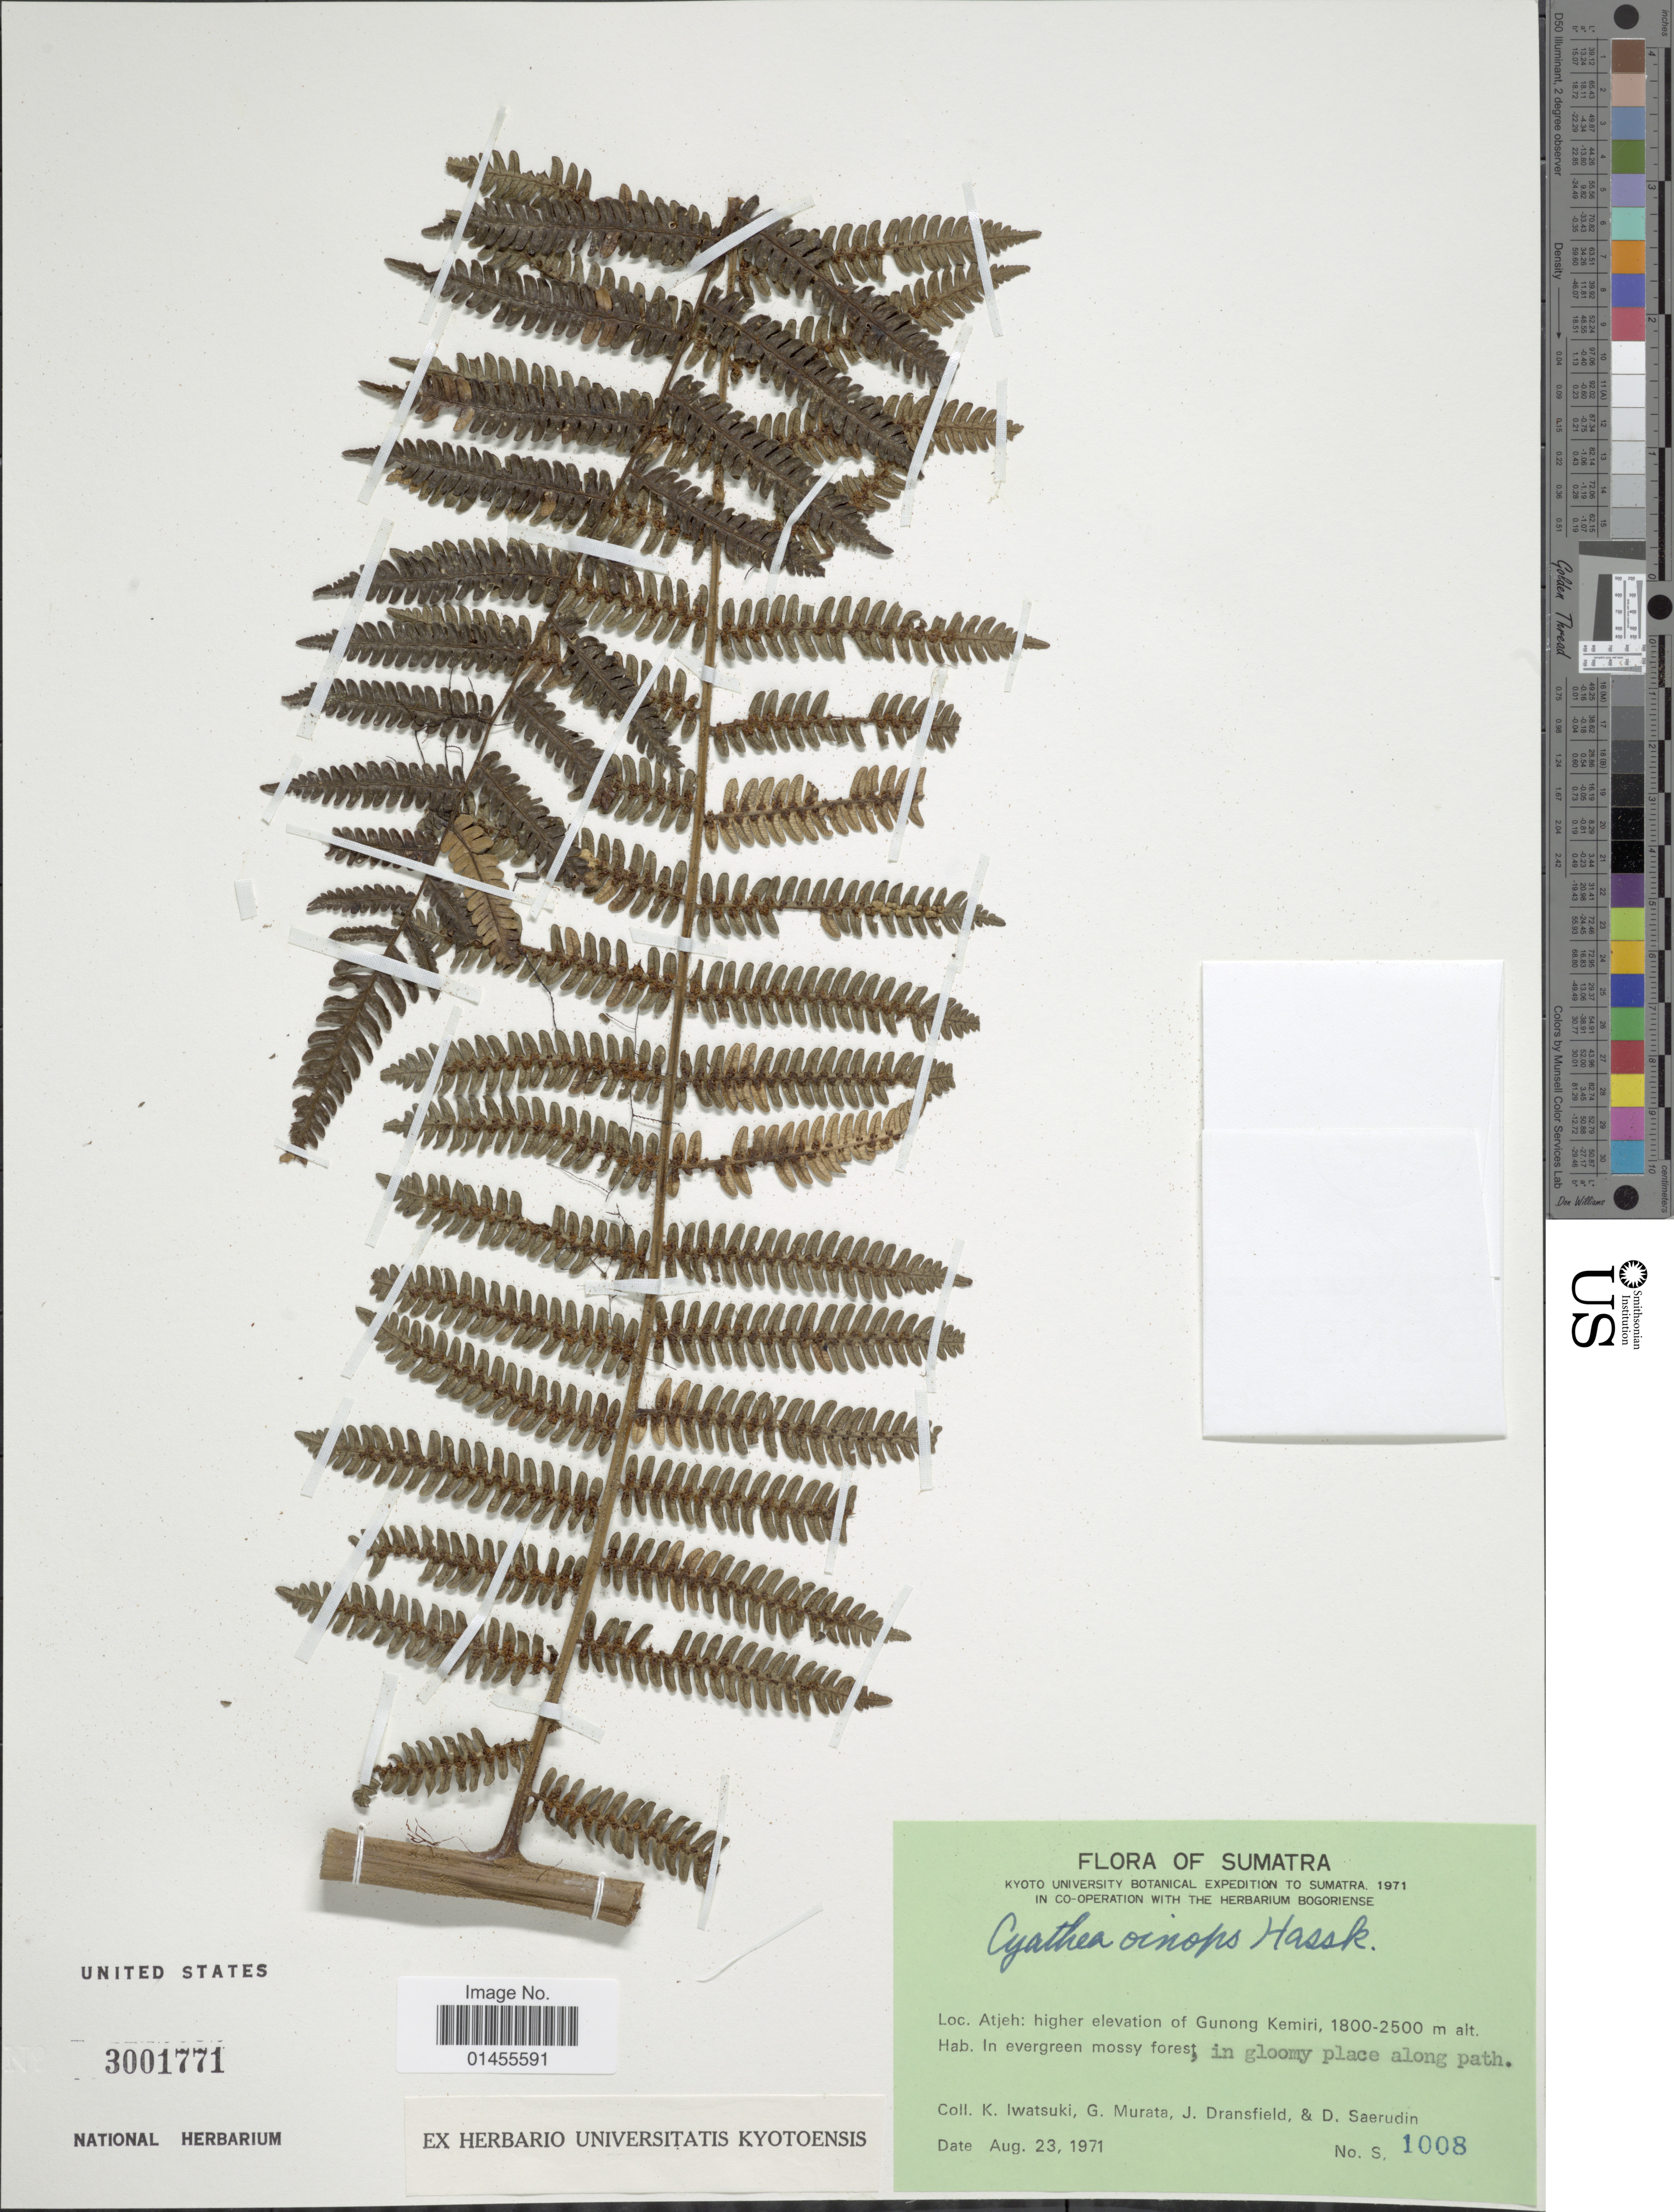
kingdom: Plantae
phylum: Tracheophyta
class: Polypodiopsida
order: Cyatheales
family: Cyatheaceae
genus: Alsophila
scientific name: Alsophila oinops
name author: (Hassk.) R.M. Tryon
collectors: K. Iwatsuki, G. Murata, J. Dransfield & D. Saerudin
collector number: S 1008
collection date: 1971-08-23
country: Indonesia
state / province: Sumatra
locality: Atjeh: higher elevation of Gunong Kemiri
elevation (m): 250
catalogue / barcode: US 3001771